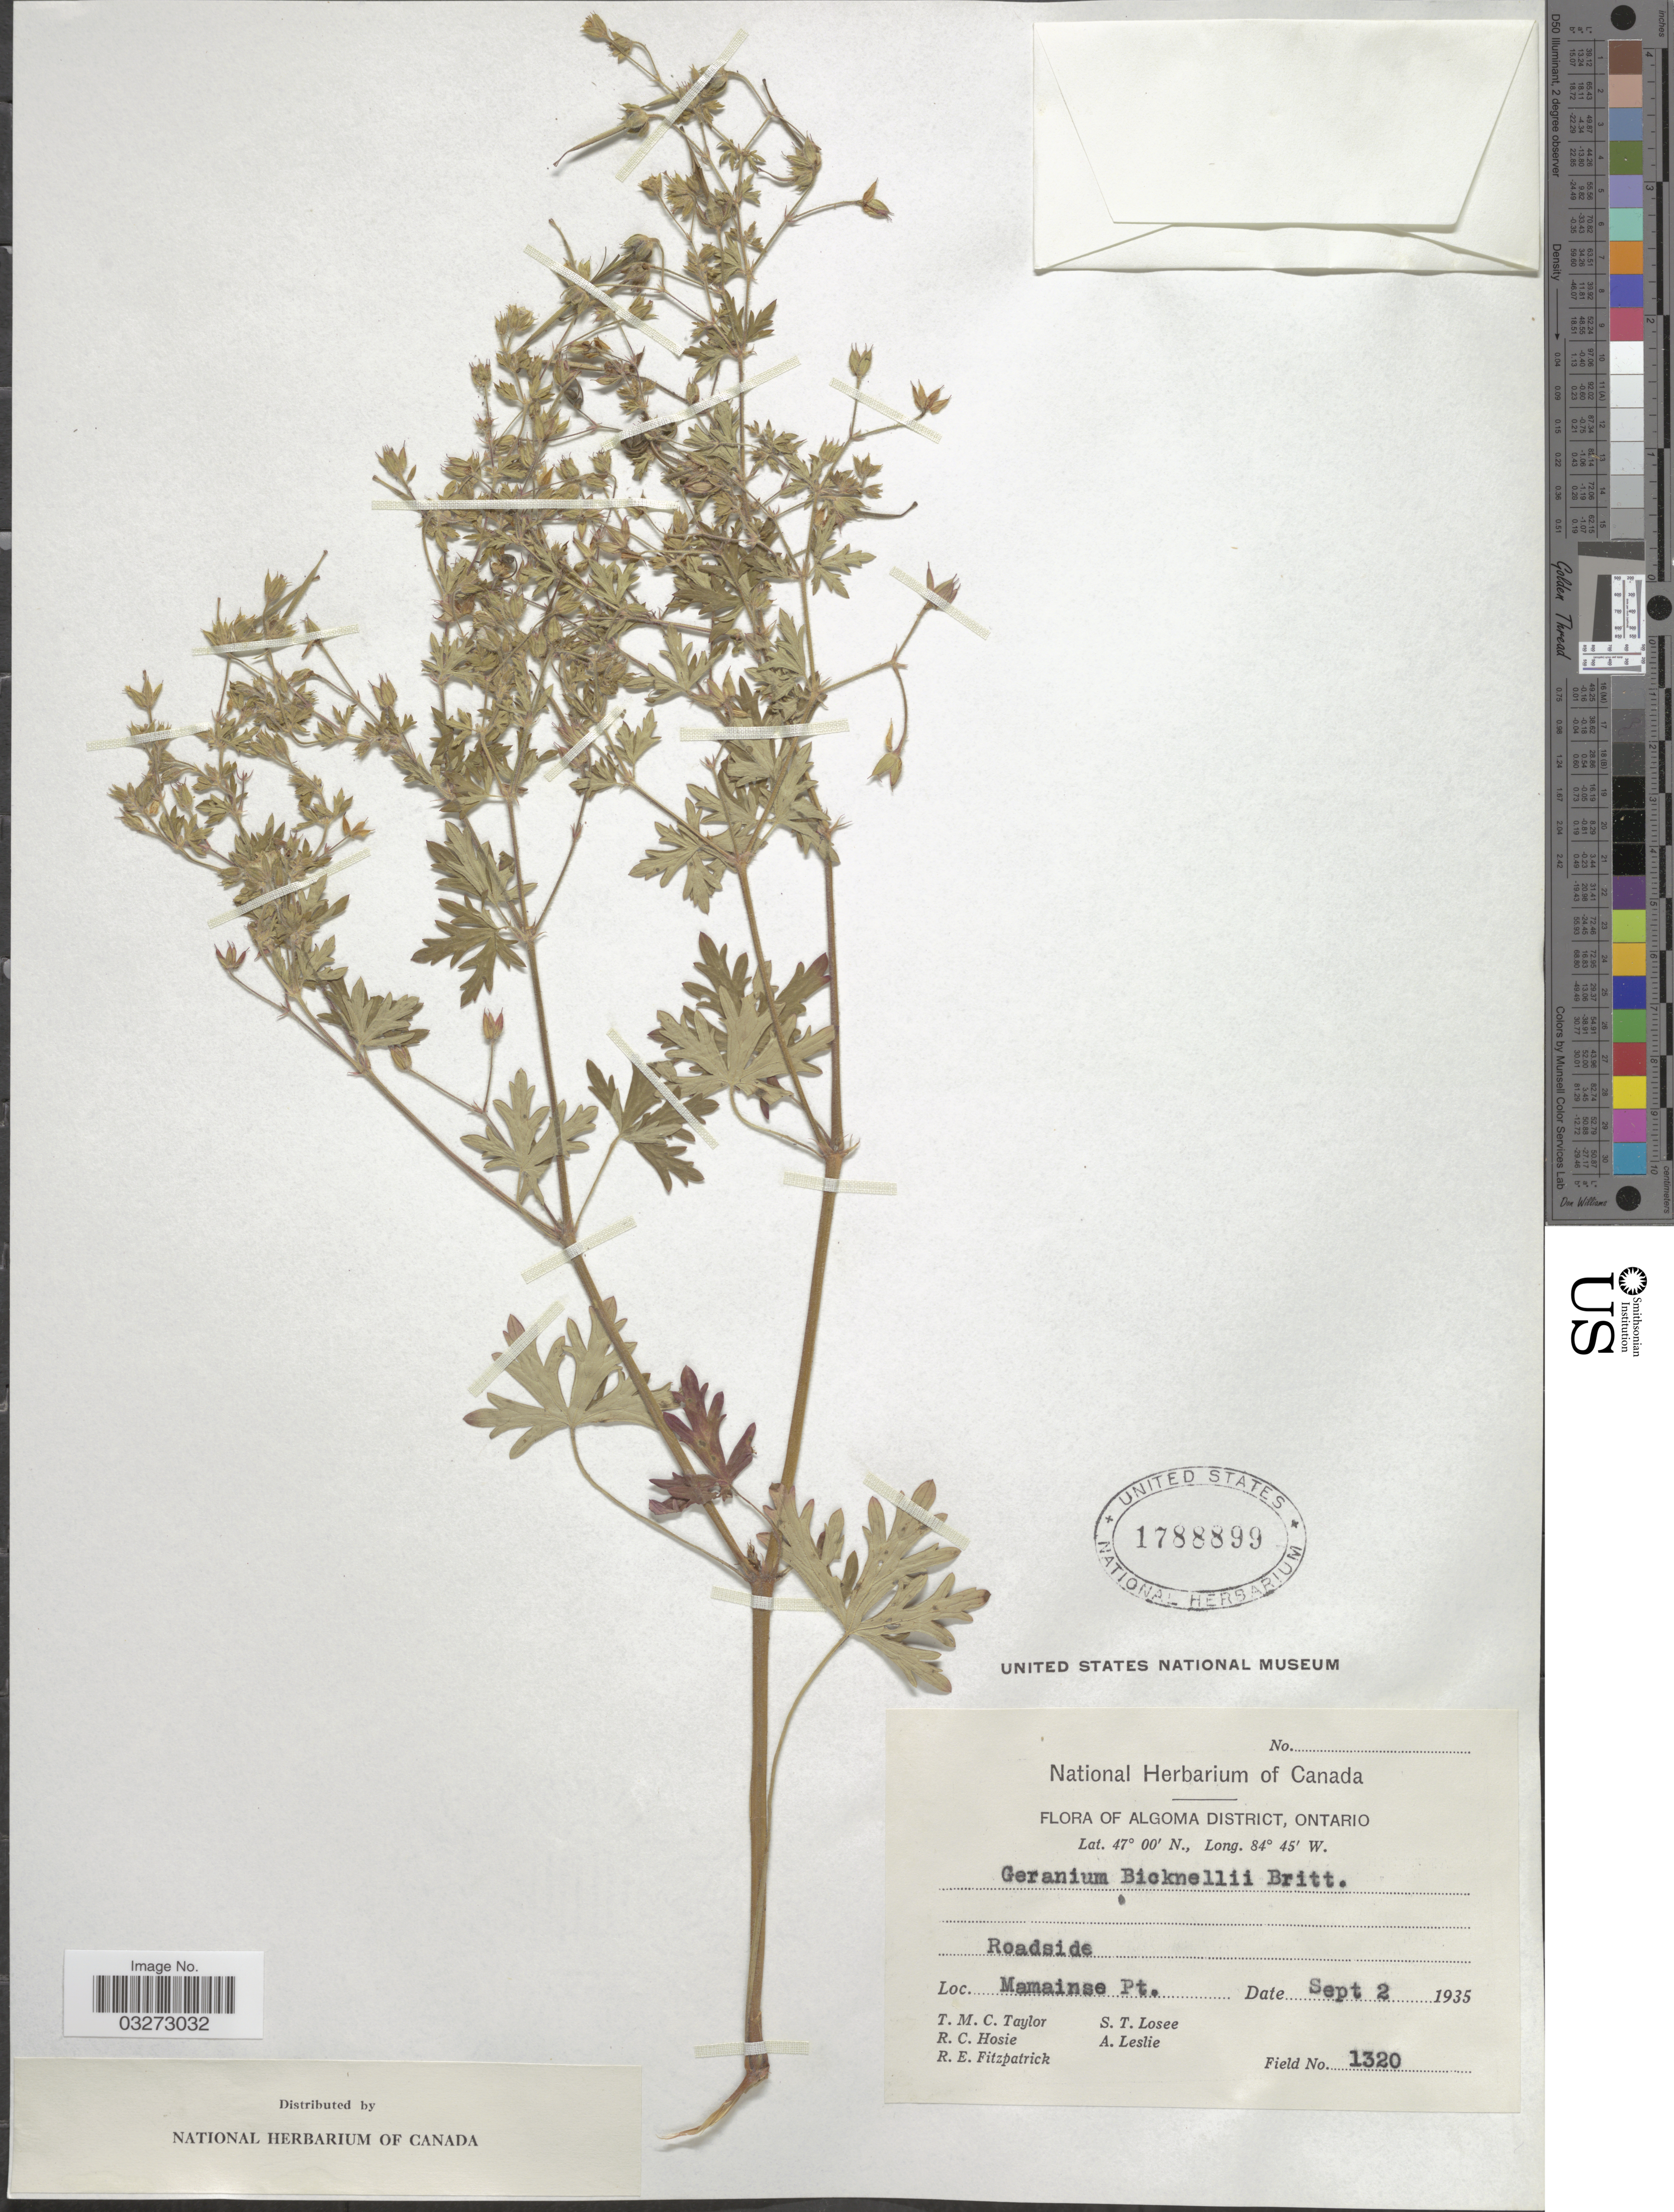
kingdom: Plantae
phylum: Tracheophyta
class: Magnoliopsida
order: Geraniales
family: Geraniaceae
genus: Geranium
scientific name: Geranium bicknellii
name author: Britton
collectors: T. M. C. Taylor, R. Hosie, R. Fitzpatrick, S. Losee & A. Leslie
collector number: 1320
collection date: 1935-09-02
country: Canada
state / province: Ontario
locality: Algoma District, Mamainse Pt.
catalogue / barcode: US 1788899